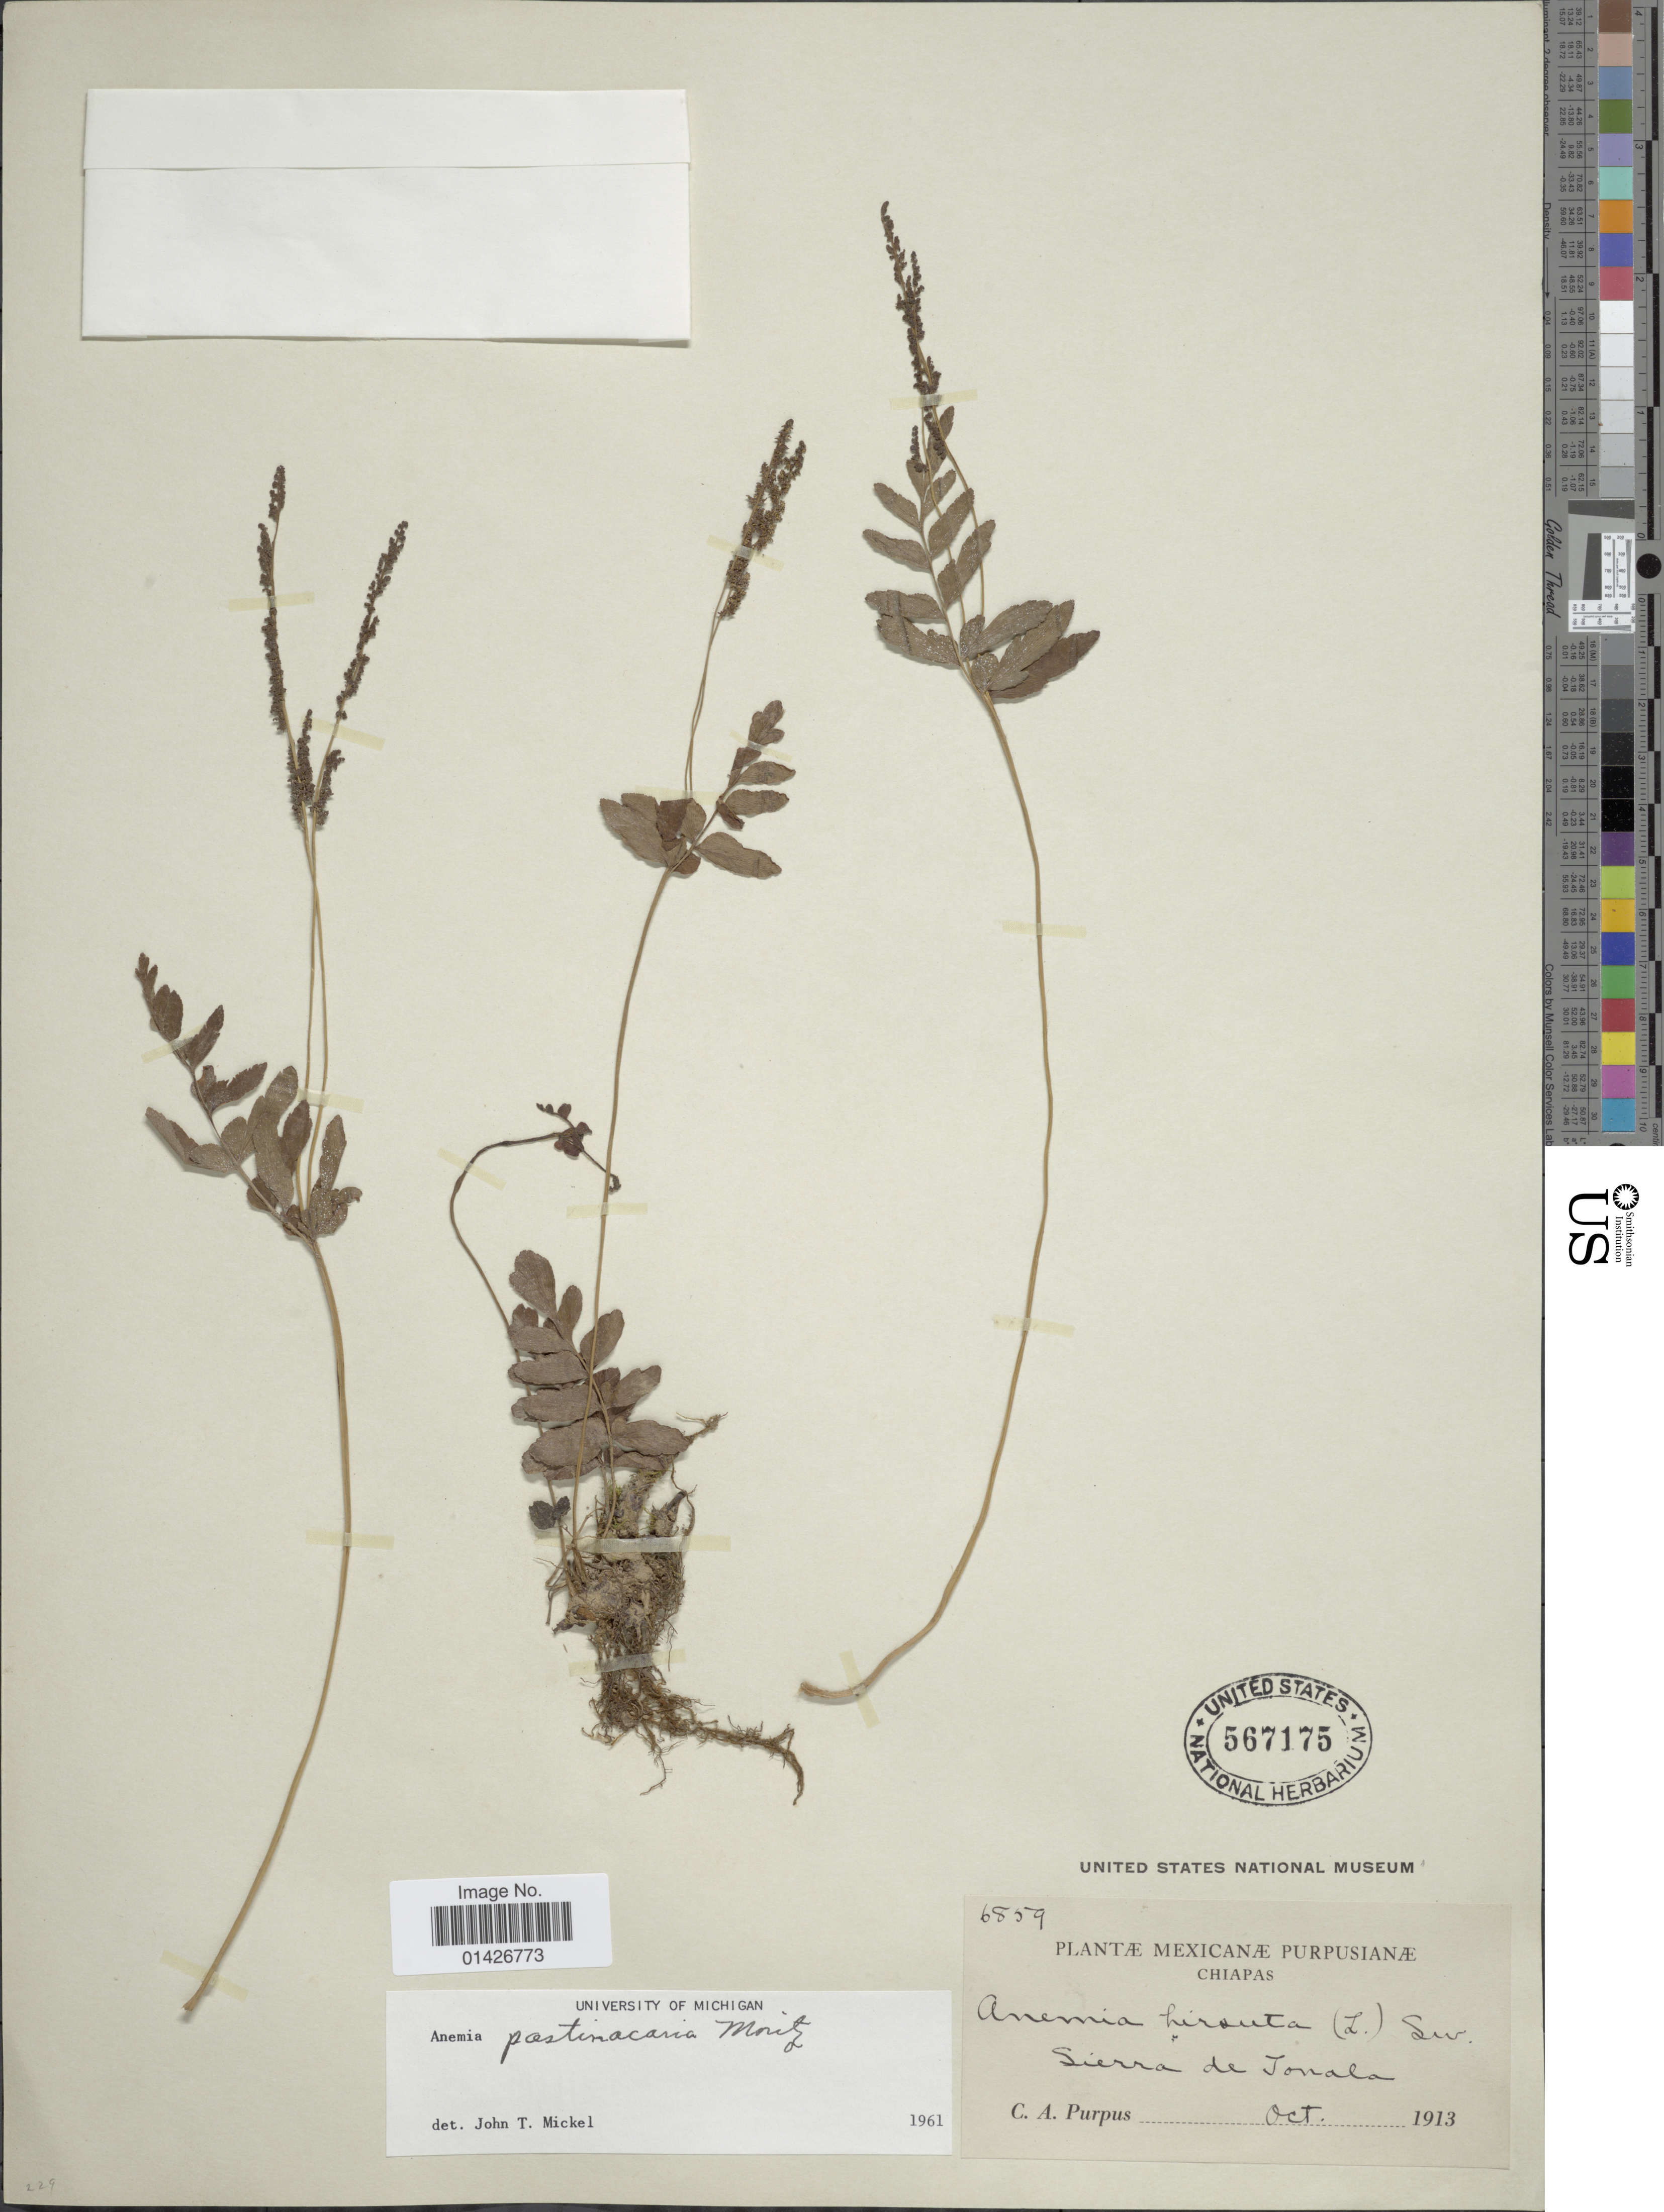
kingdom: Plantae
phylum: Tracheophyta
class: Polypodiopsida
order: Schizaeales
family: Anemiaceae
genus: Anemia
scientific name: Anemia pastinacaria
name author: Moritz ex Prantl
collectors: C. A. Purpus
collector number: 6859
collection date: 1913-10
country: Mexico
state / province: Chiapas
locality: Sierra de Tonala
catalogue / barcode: US 567175